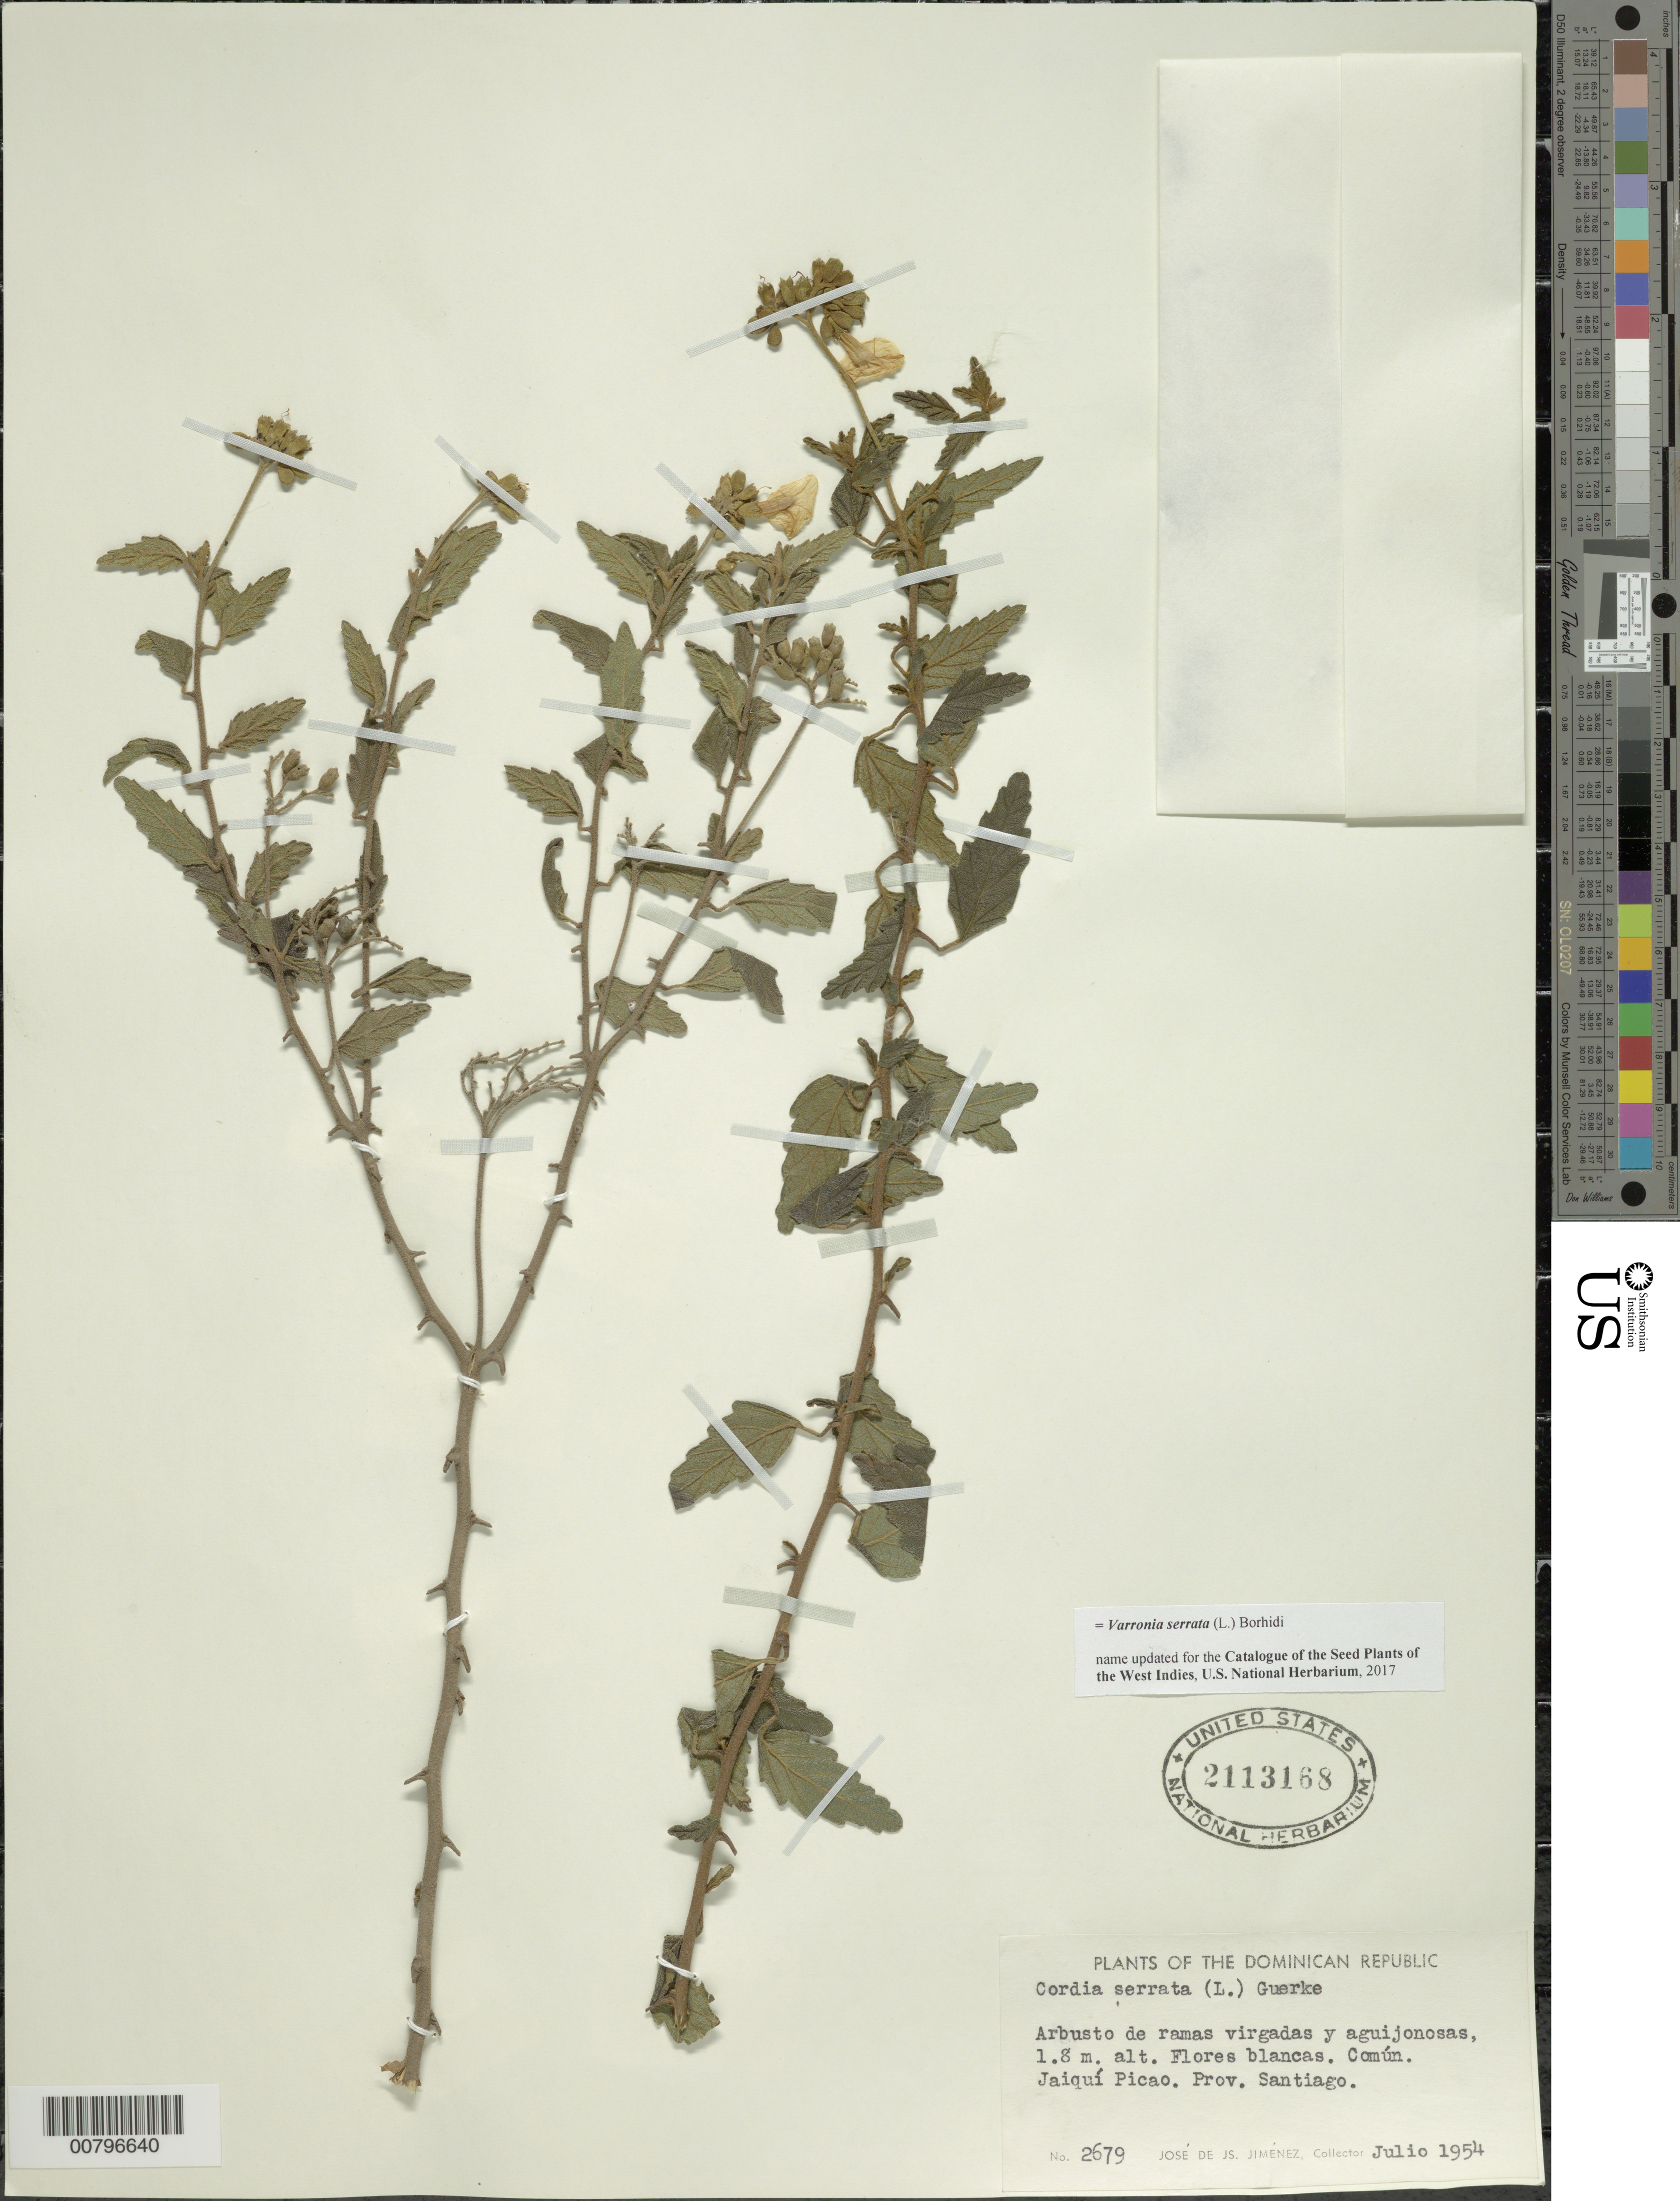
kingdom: Plantae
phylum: Tracheophyta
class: Magnoliopsida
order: Boraginales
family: Cordiaceae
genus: Varronia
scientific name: Varronia serrata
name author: (L.) Borhidi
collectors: J. J. Jiménez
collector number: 2679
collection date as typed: Jul 1954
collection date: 1954-07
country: Dominican Republic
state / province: Santiago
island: Hispaniola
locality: Jaiquí Picao.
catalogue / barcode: US 2113168